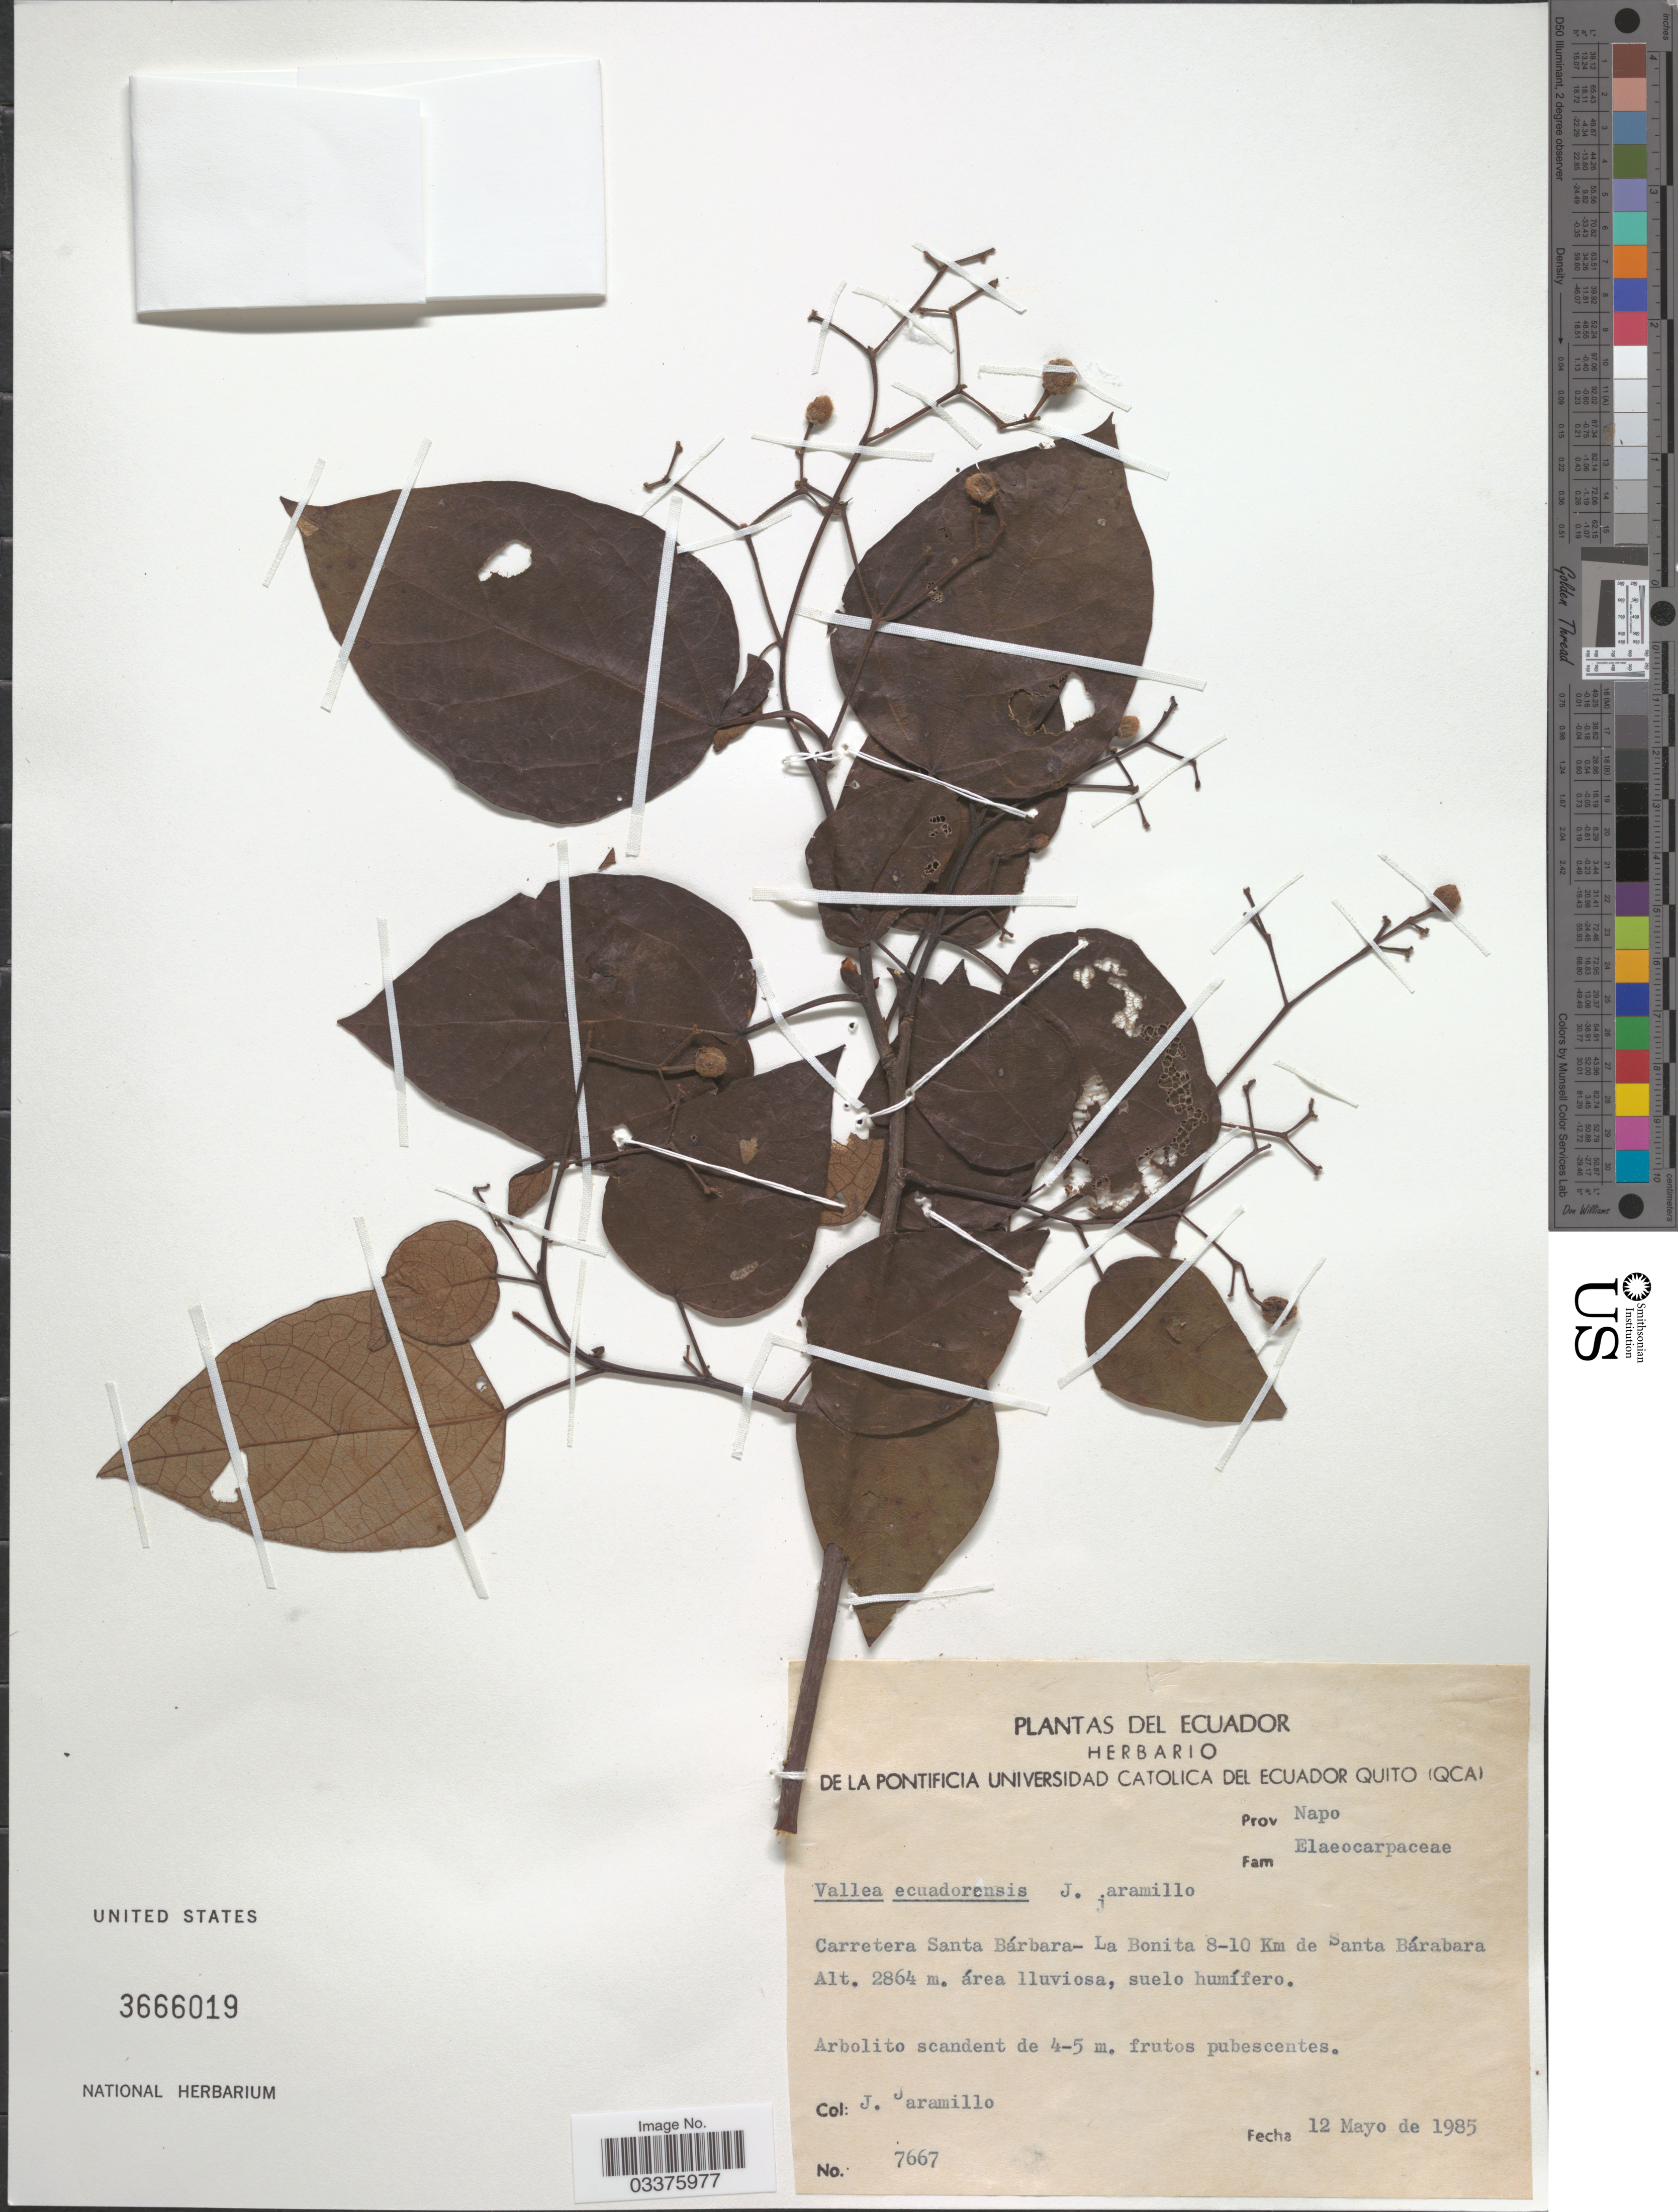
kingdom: Plantae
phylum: Tracheophyta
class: Magnoliopsida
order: Oxalidales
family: Elaeocarpaceae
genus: Vallea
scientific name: Vallea ecuadorensis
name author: J. Jaram.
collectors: J. Jaramillo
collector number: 7667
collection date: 1985-05-12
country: Ecuador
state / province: Napo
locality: Carretera Santa Bárbara- La Bonita 8-10 Km de Santa Bárbara.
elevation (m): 2864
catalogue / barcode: US 3666019